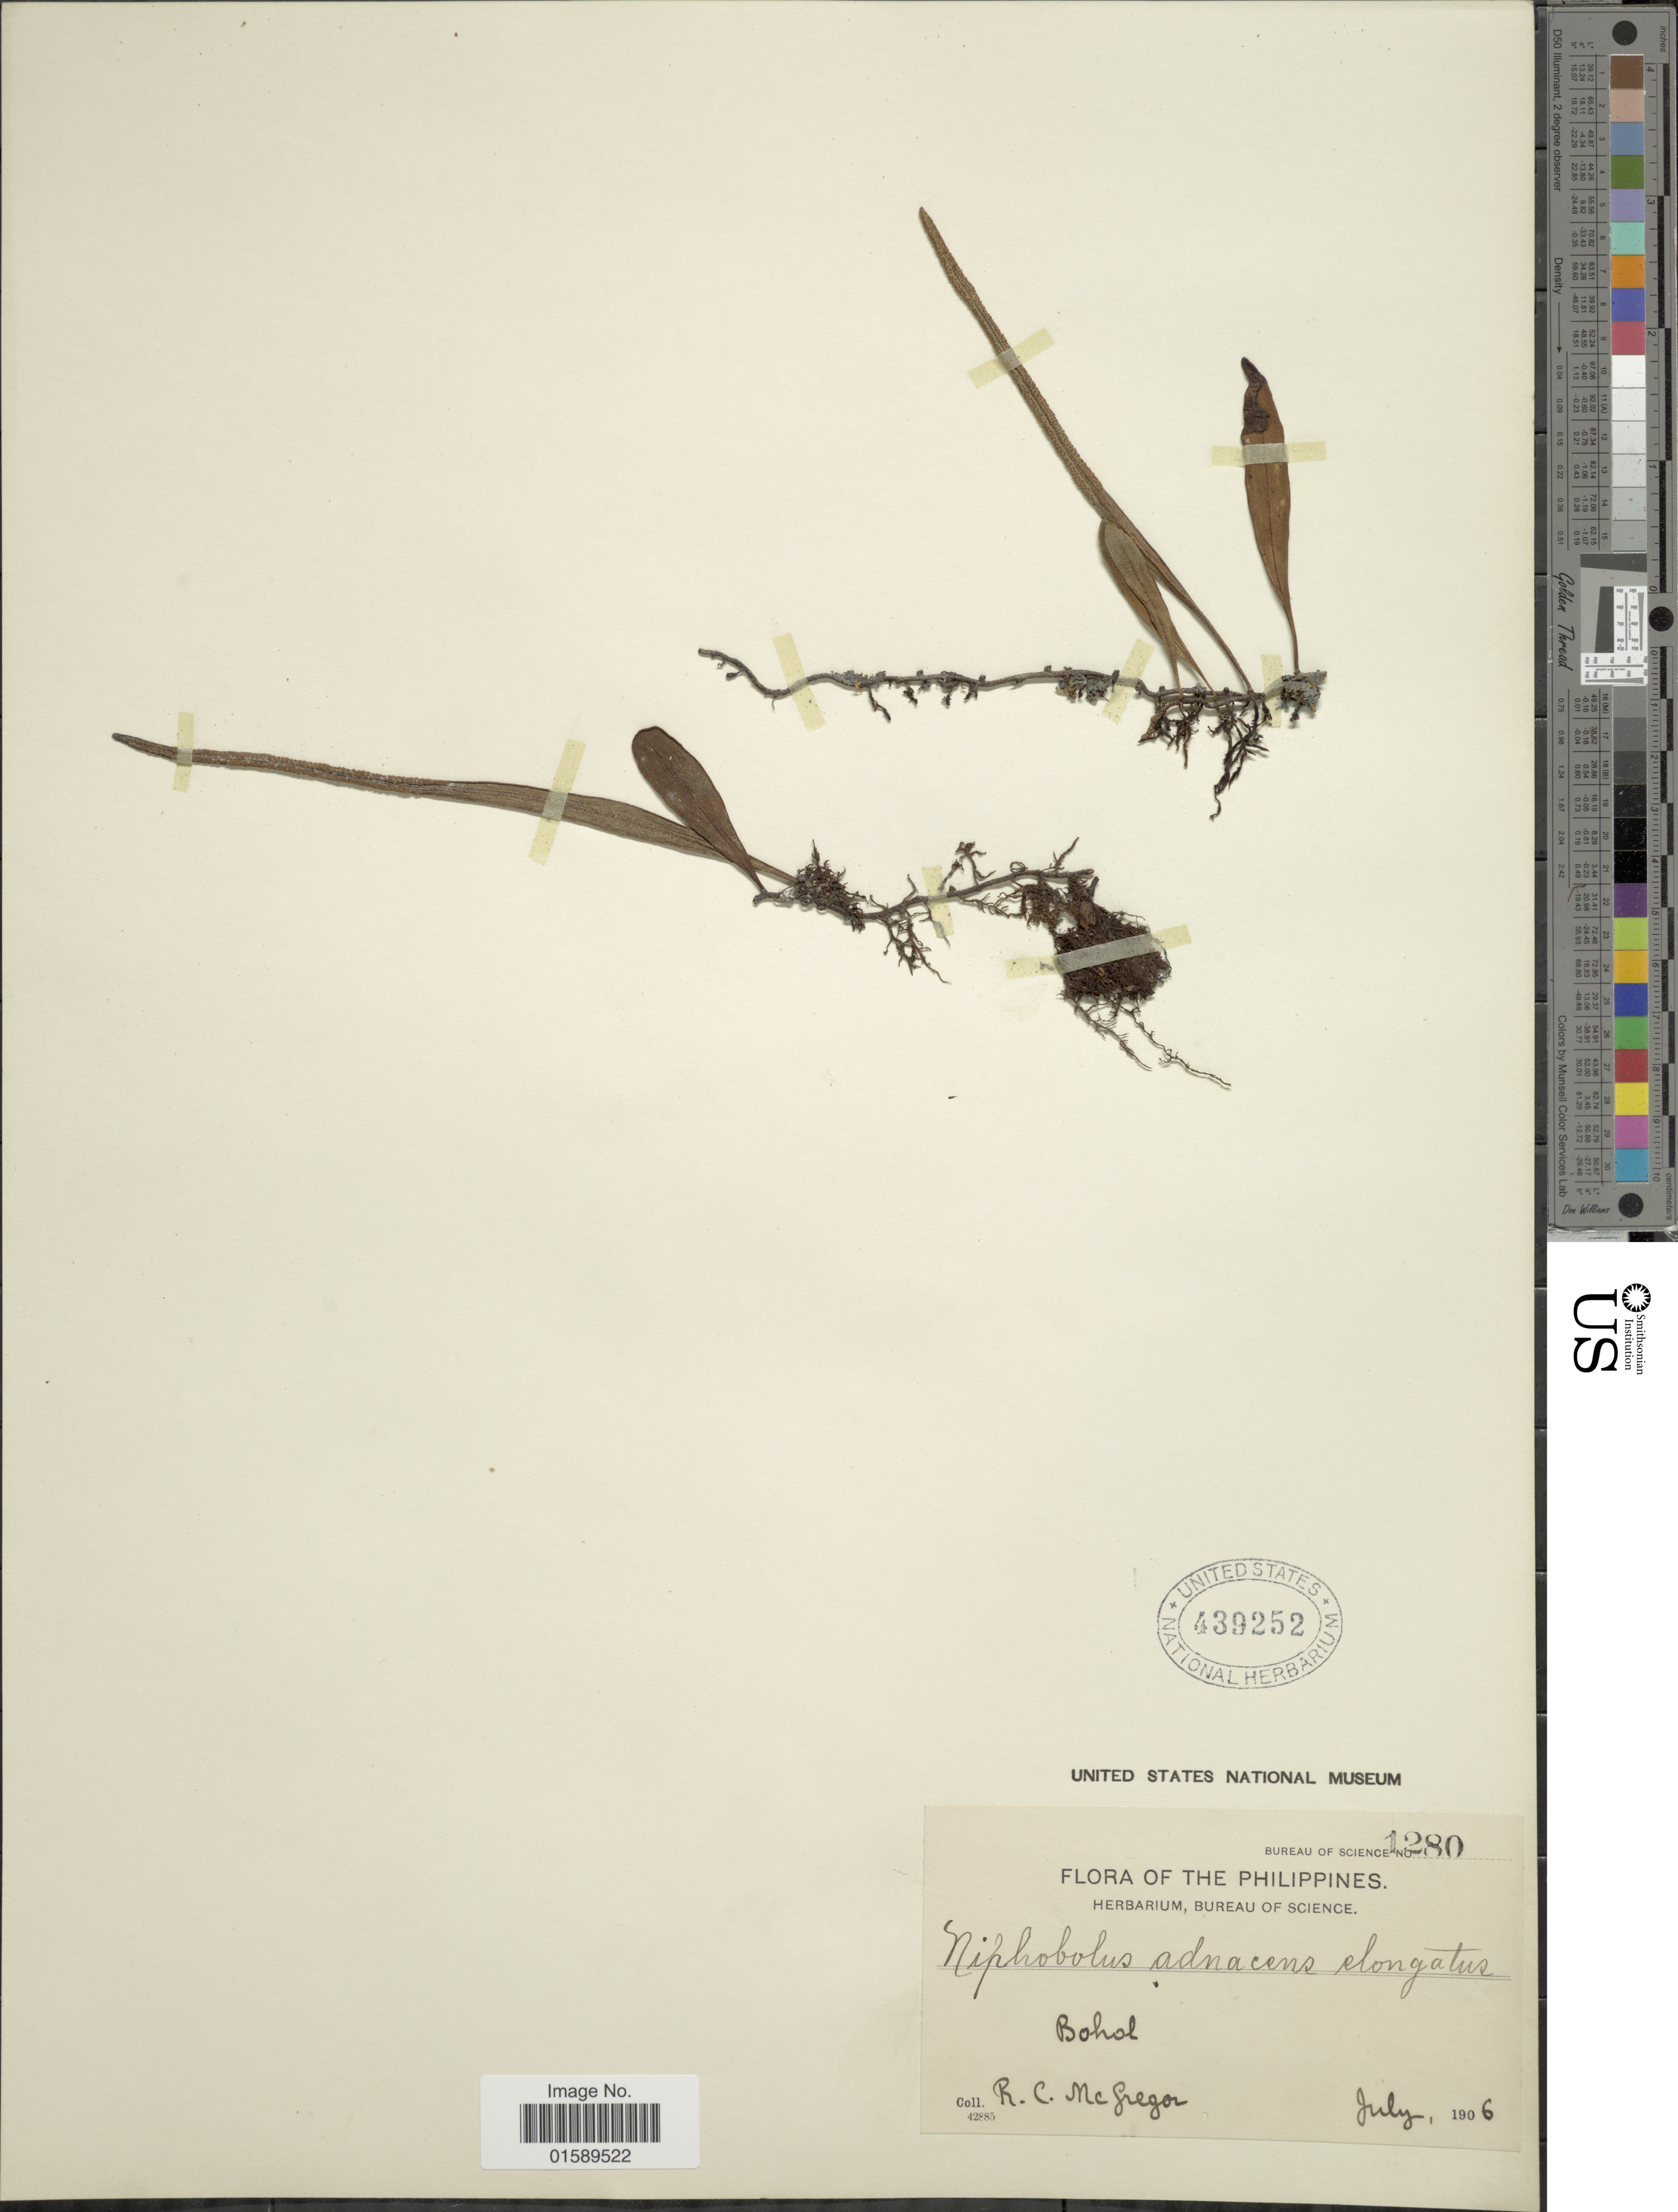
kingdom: Plantae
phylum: Tracheophyta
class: Polypodiopsida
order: Polypodiales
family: Polypodiaceae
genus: Pyrrosia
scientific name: Pyrrosia lanceolata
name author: (L.) Farw.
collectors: R. C. McGregor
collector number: Bureau of science 1280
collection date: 1906-07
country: Philippines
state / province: Central Visayas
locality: Bohol.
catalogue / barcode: US 439252